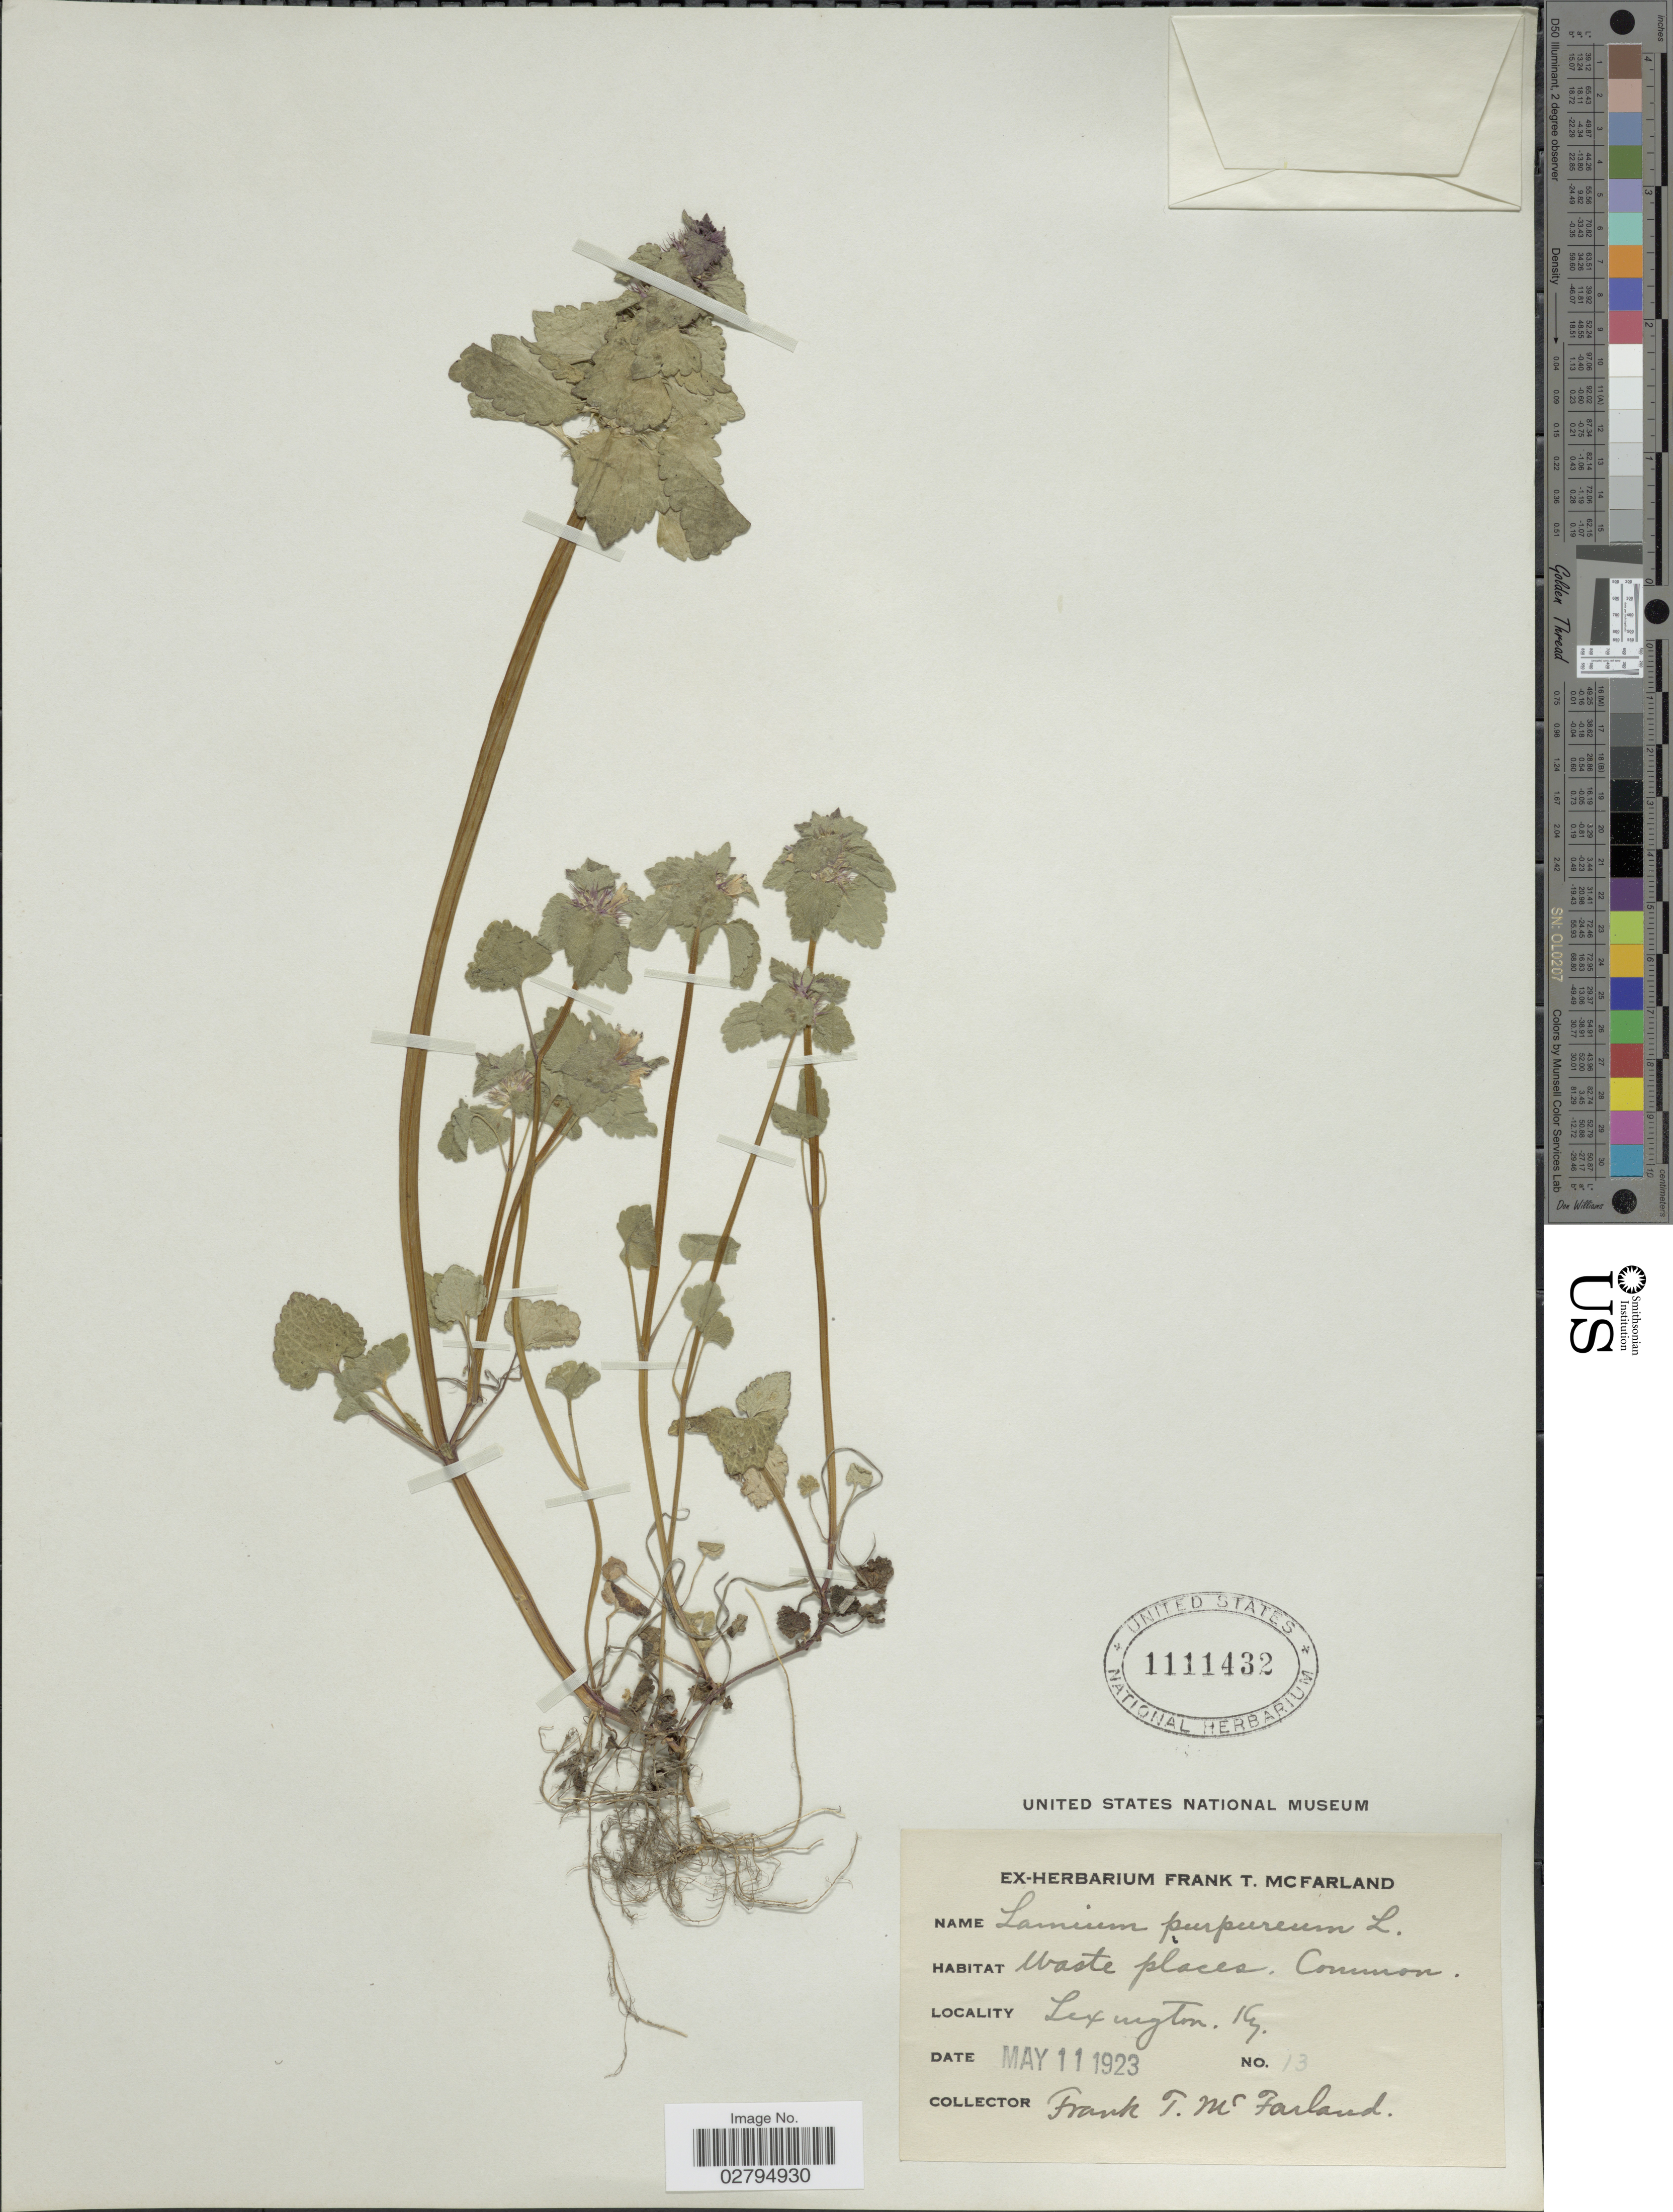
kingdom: Plantae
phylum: Tracheophyta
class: Magnoliopsida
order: Lamiales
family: Lamiaceae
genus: Lamium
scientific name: Lamium purpureum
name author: L.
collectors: F. McFarland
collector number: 13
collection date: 1923-05-11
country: United States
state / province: Kentucky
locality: Lexington.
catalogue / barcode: US 1111432